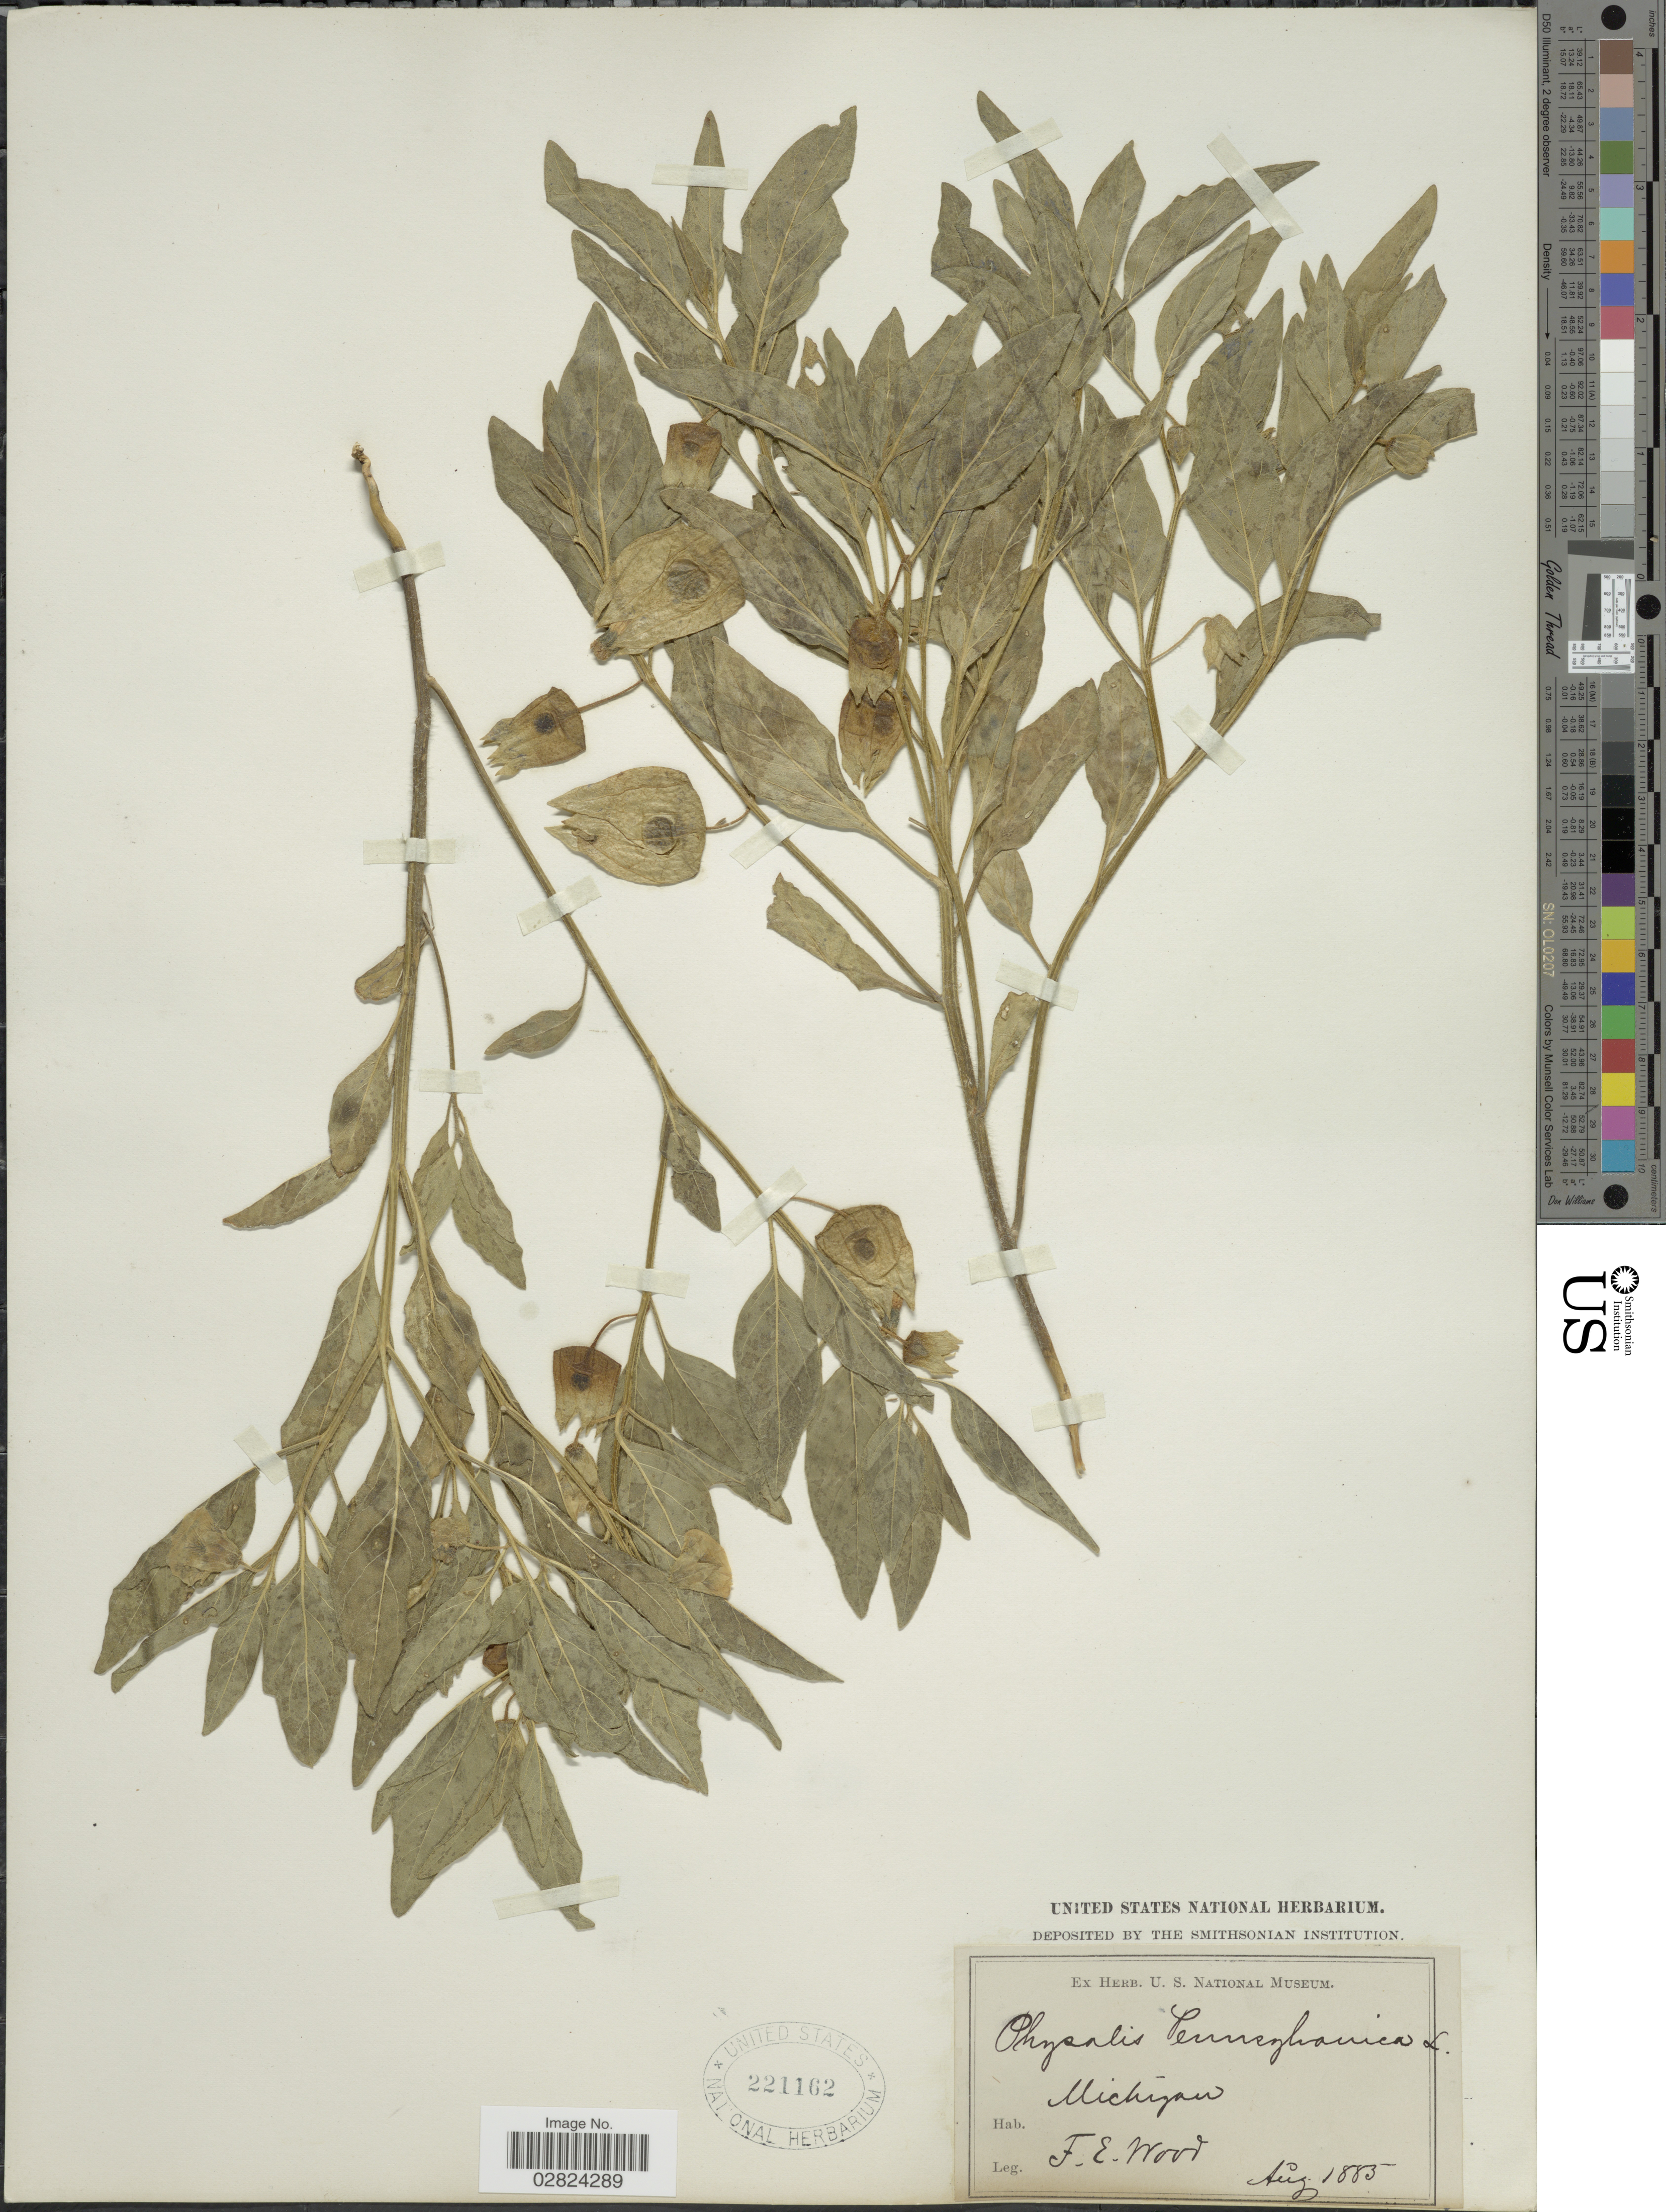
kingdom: Plantae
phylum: Tracheophyta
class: Magnoliopsida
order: Solanales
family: Solanaceae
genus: Physalis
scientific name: Physalis subglabrata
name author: Mack. & Bush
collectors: F. Wood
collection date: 1885-08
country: United States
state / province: Michigan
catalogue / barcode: US 221162